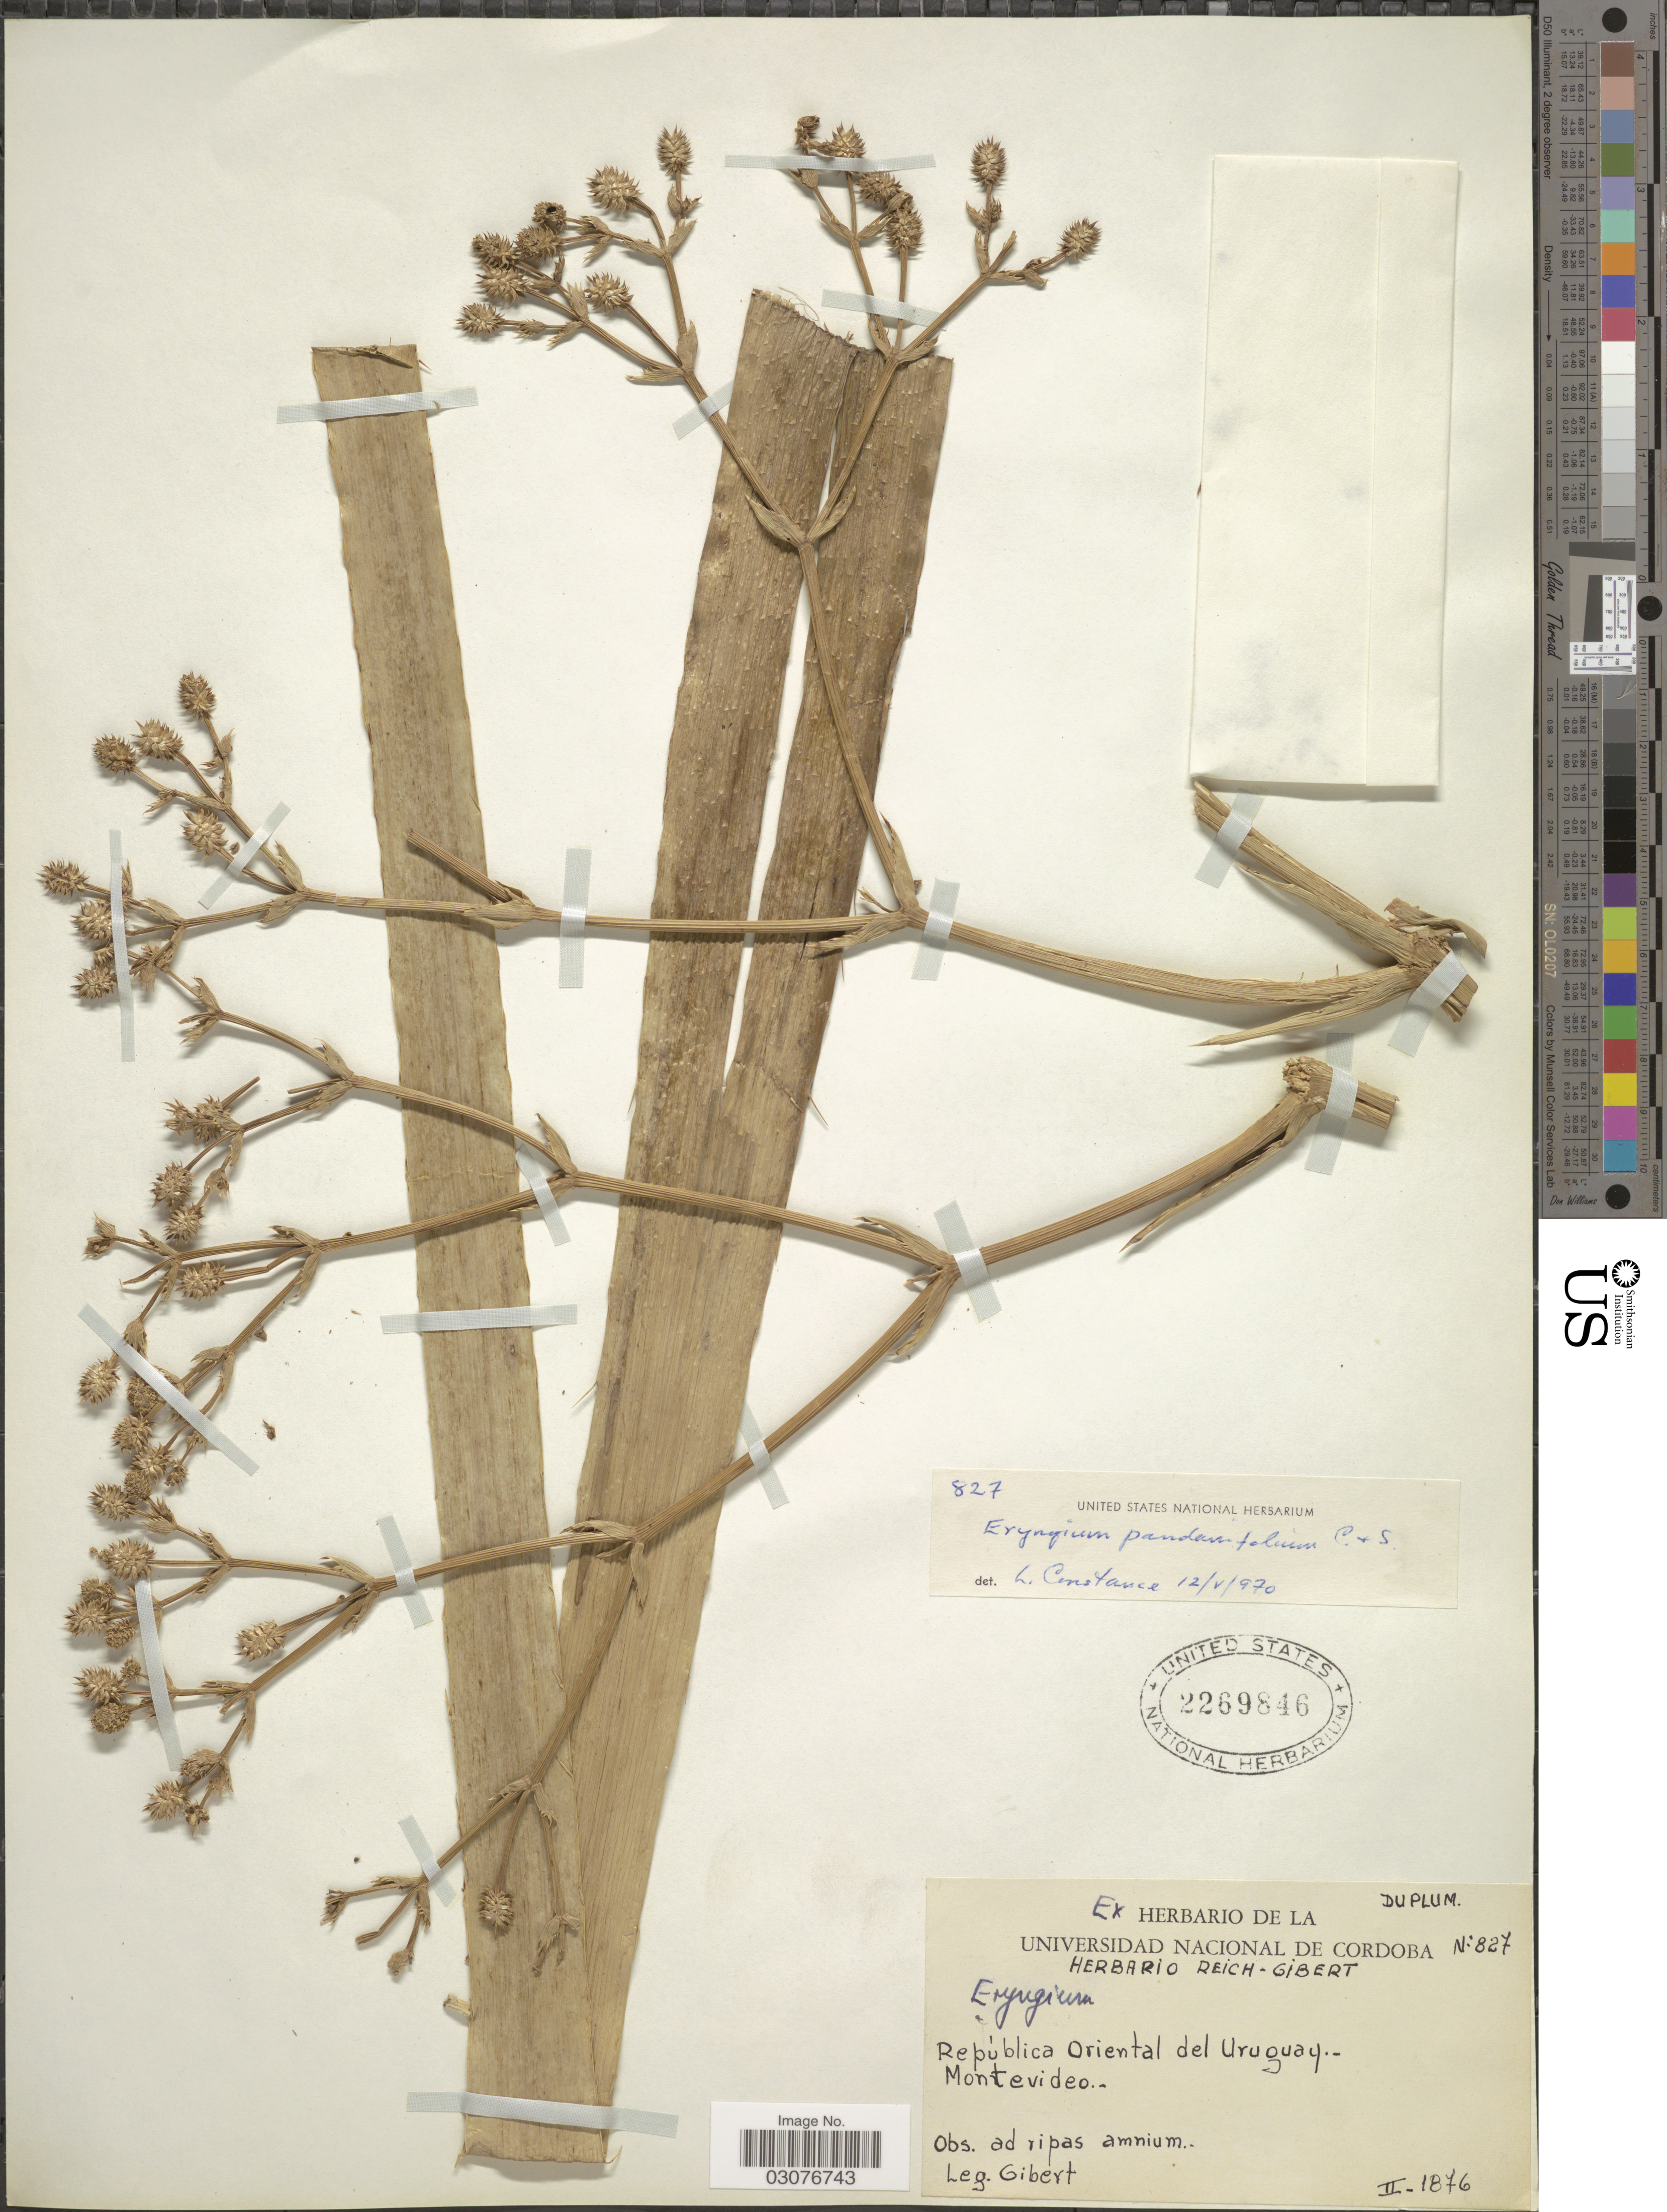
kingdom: Plantae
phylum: Tracheophyta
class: Magnoliopsida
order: Apiales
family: Apiaceae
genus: Eryngium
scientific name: Eryngium pandanifolium var. pandanifolium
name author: Cham. & Schltdl.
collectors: Gibert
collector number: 827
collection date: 1876-02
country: Uruguay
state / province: Montevideo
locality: República Oriental del Uruguay, Montevideo.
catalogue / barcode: US 2269846